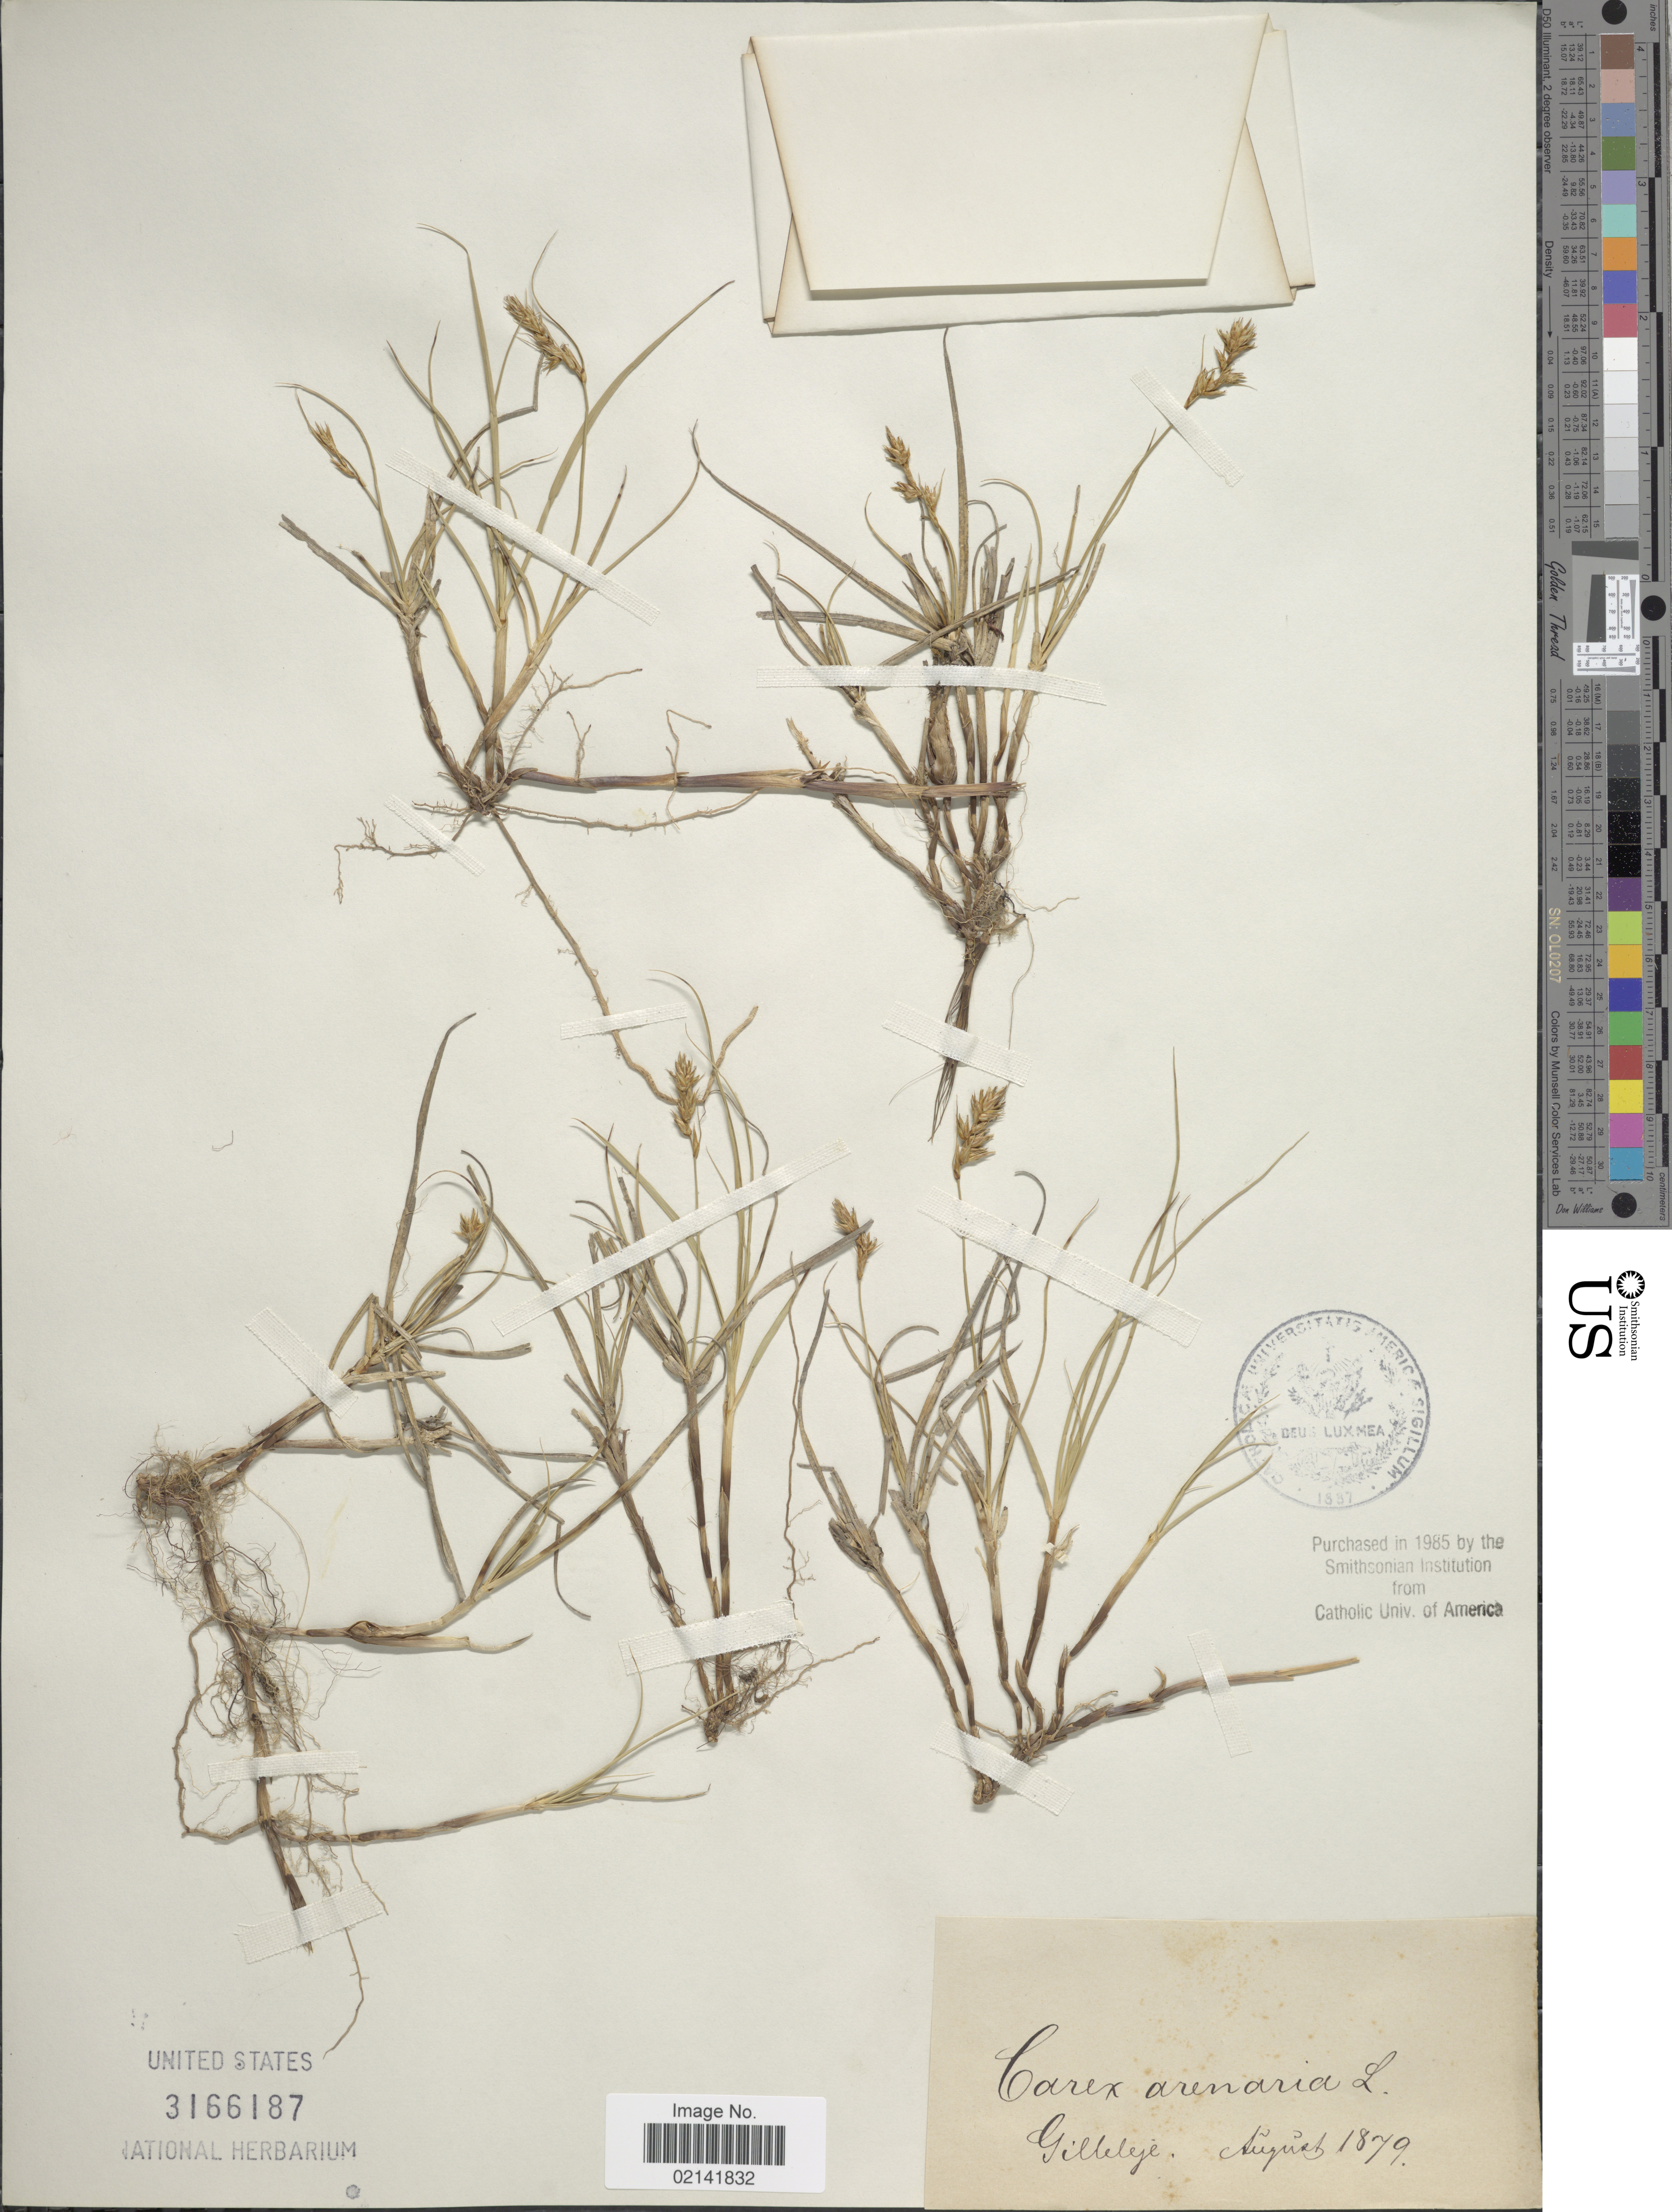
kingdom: Plantae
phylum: Tracheophyta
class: Liliopsida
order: Poales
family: Cyperaceae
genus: Carex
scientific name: Carex arenaria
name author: L.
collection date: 1879-08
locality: Gilklye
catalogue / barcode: US 3166187